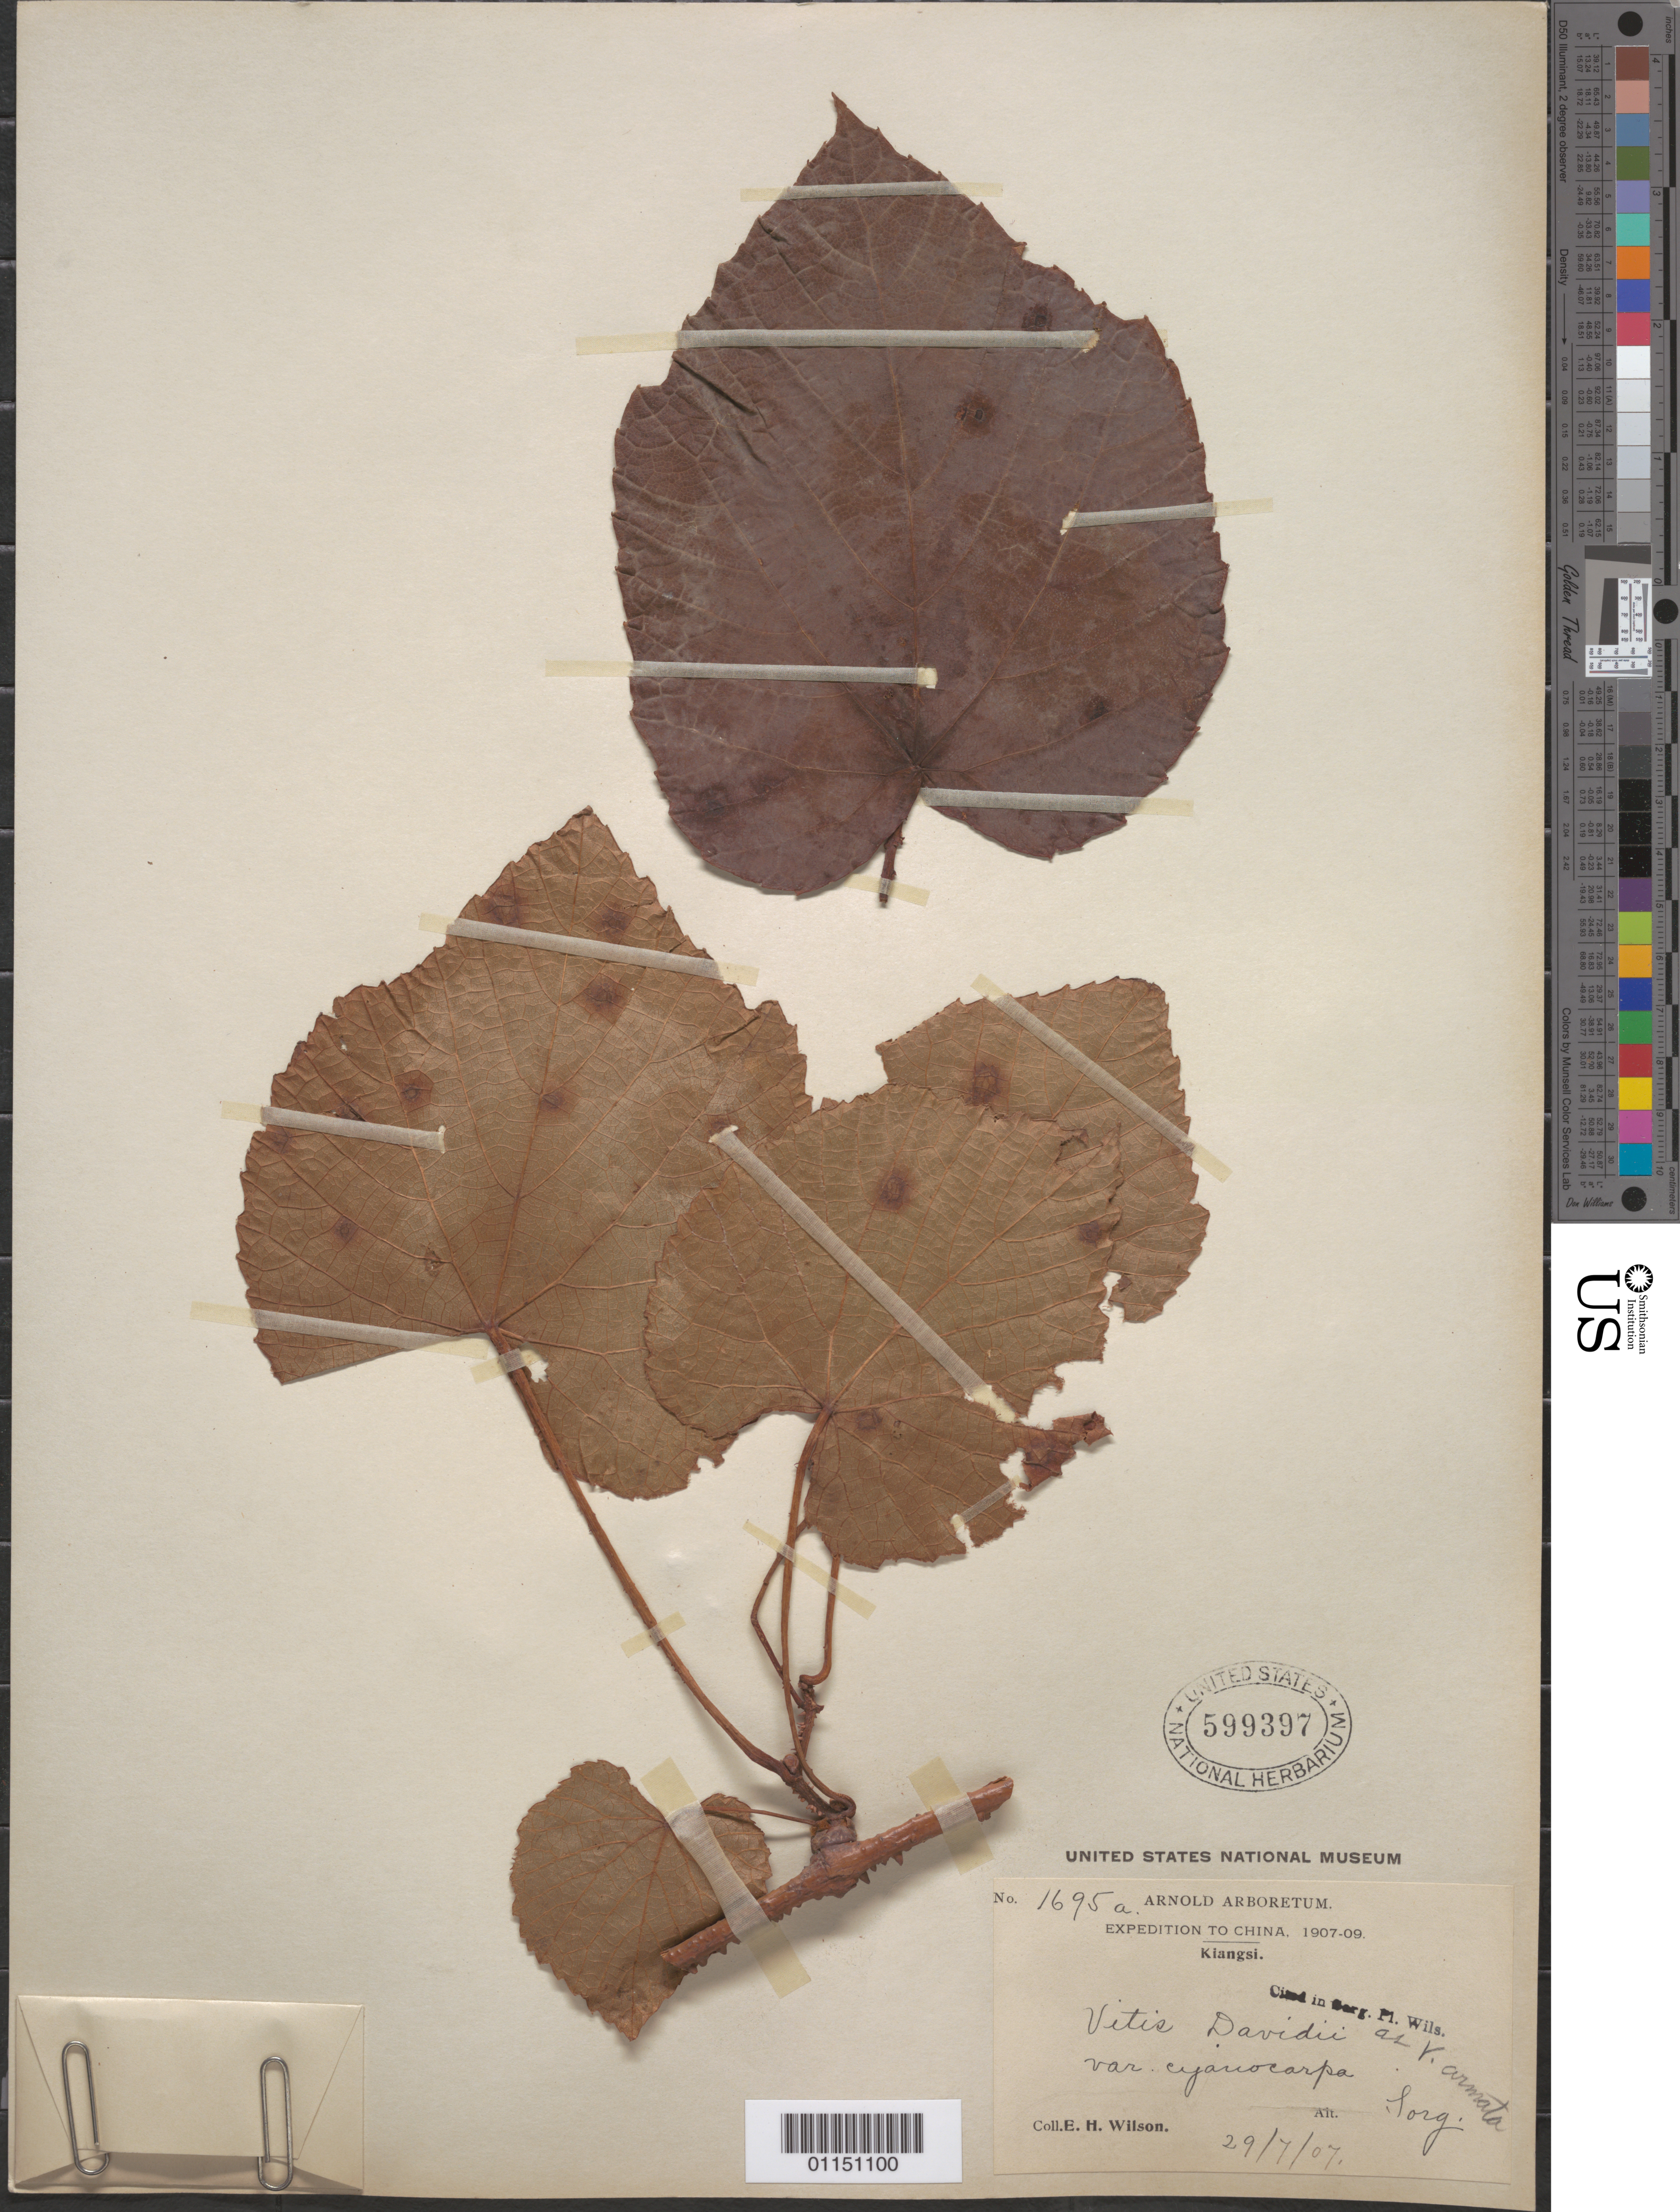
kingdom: Plantae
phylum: Tracheophyta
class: Magnoliopsida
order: Vitales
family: Vitaceae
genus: Vitis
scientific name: Vitis armata var. cyanocarpa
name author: Gagnep.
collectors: E. H. Wilson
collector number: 1695 a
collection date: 1907-07-29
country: China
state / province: Jiangxi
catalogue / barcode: US 599397